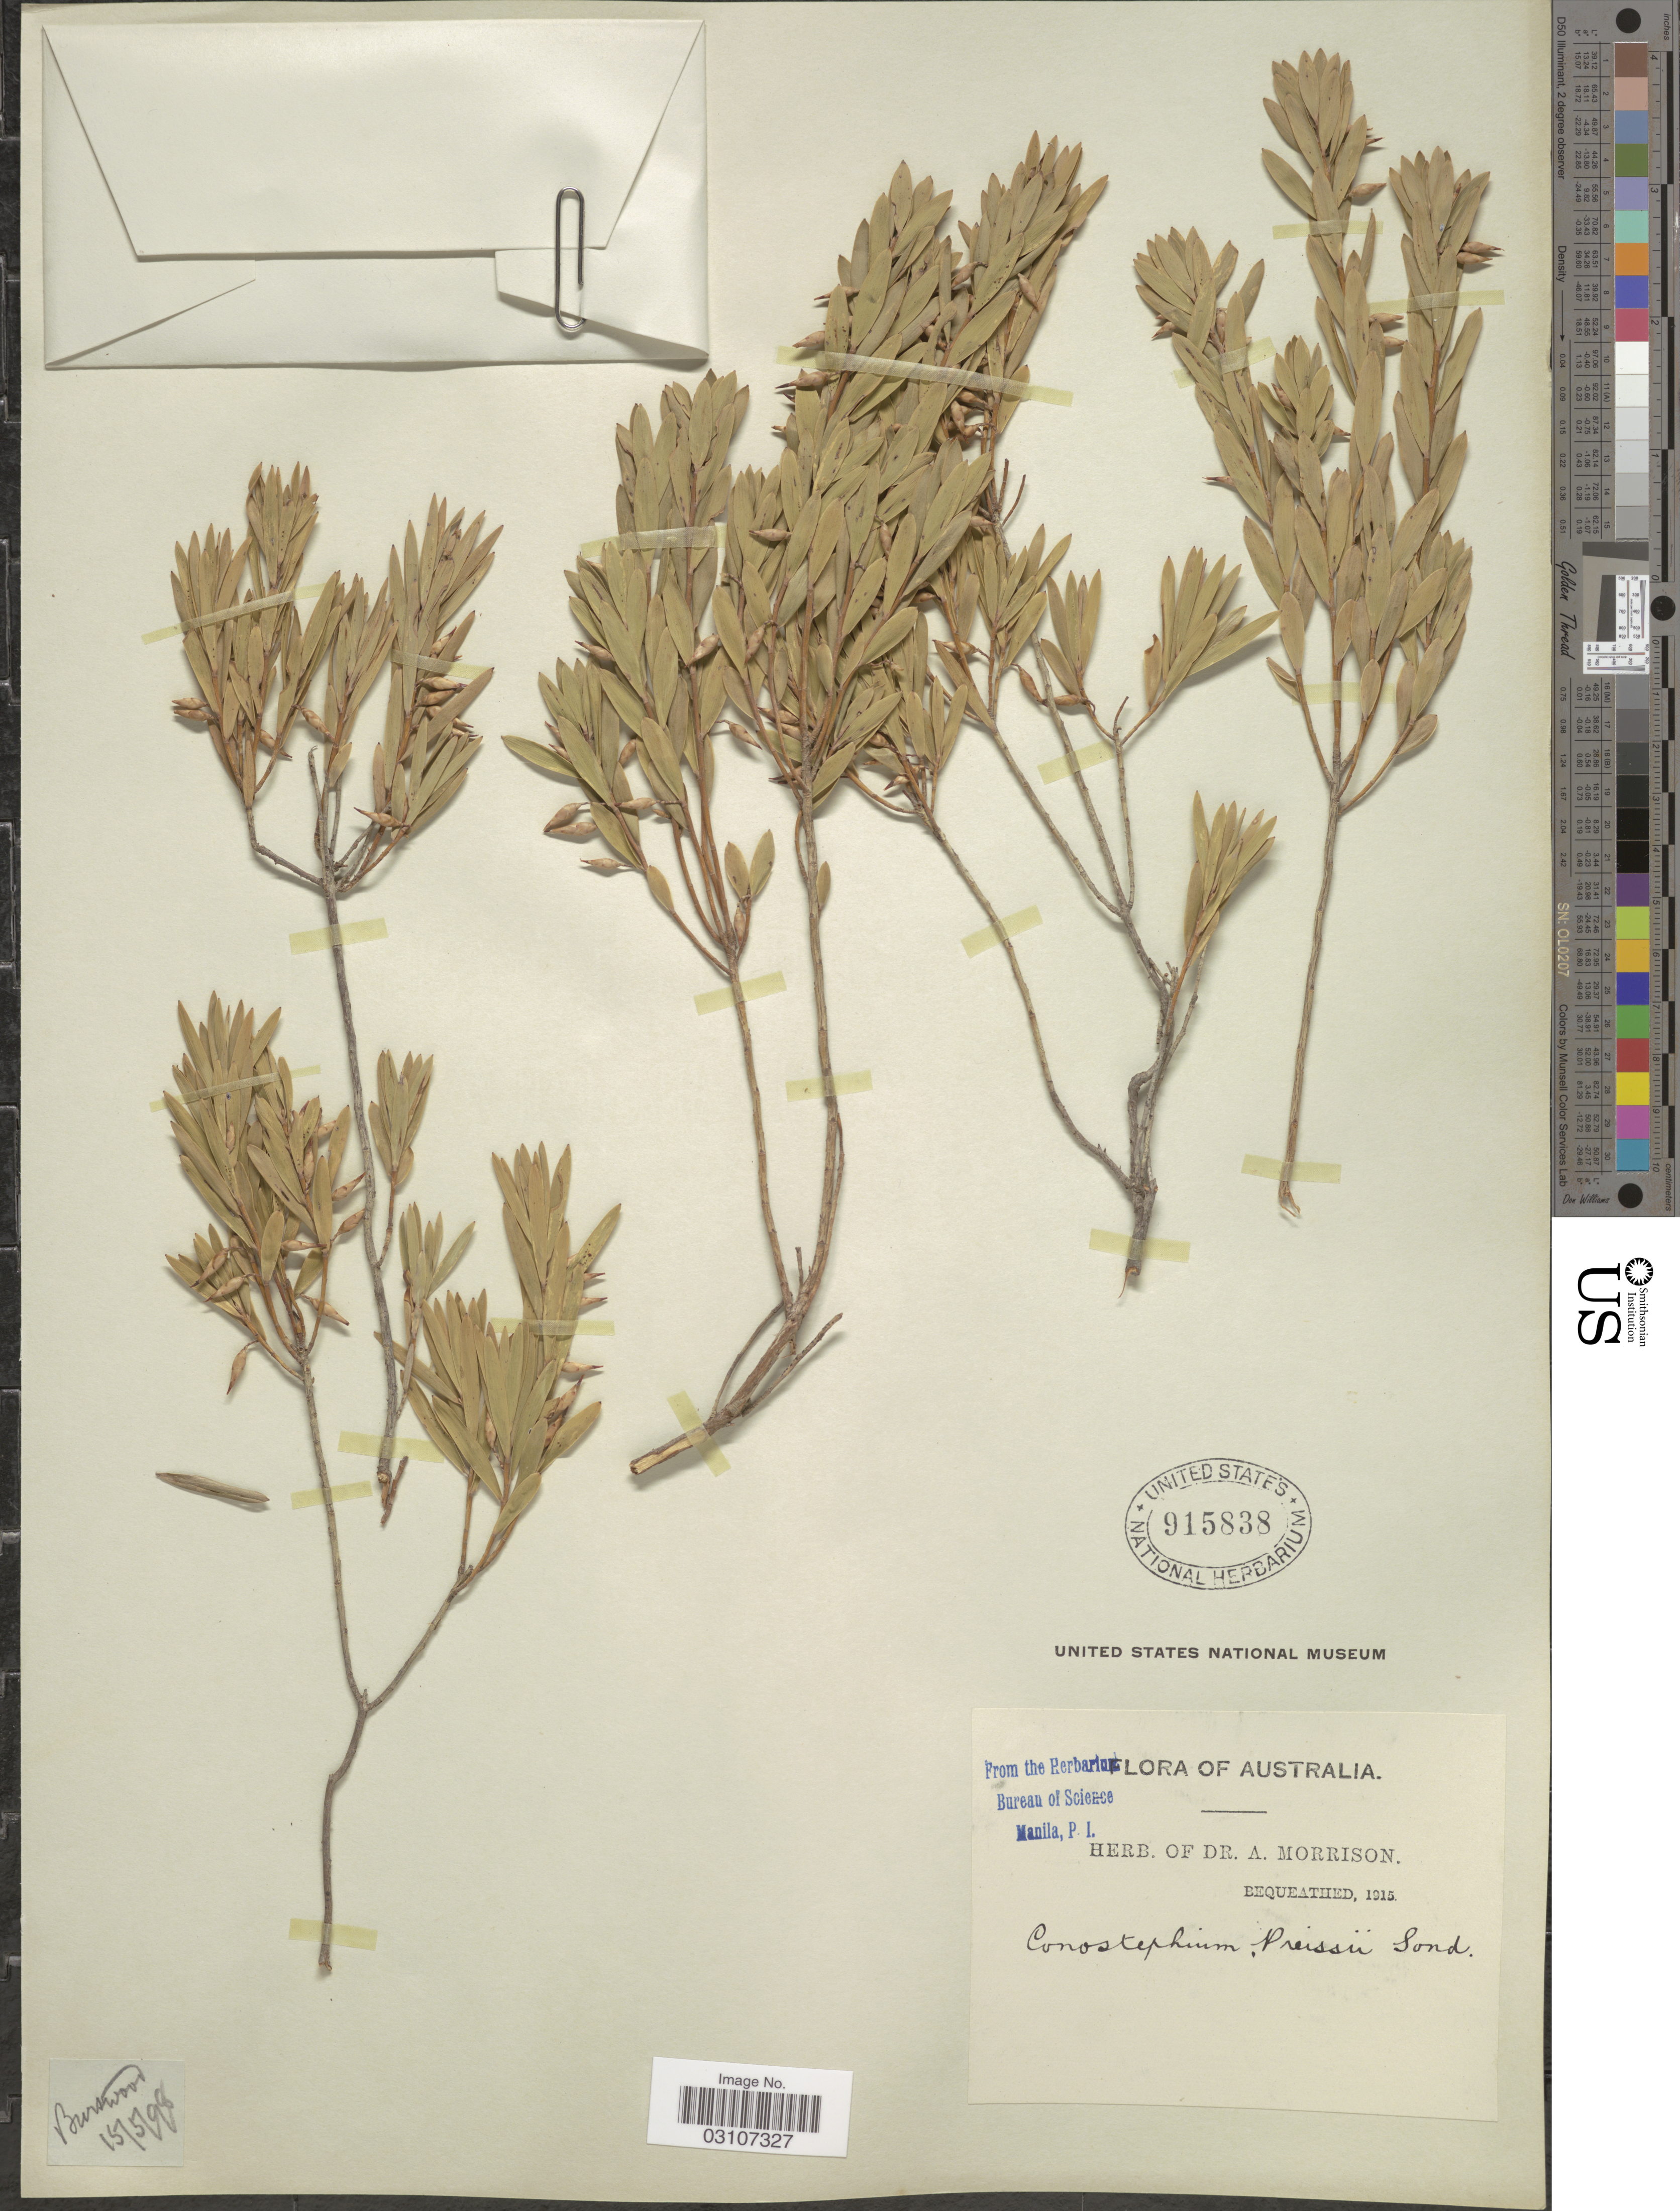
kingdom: Plantae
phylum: Tracheophyta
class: Magnoliopsida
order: Ericales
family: Ericaceae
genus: Conostephium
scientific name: Conostephium preisii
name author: Sond.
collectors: ex herb. Dr. A. Morrison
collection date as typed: Transcribed d/m/y: 15/5/98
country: Australia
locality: Burswood.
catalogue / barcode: US 915838